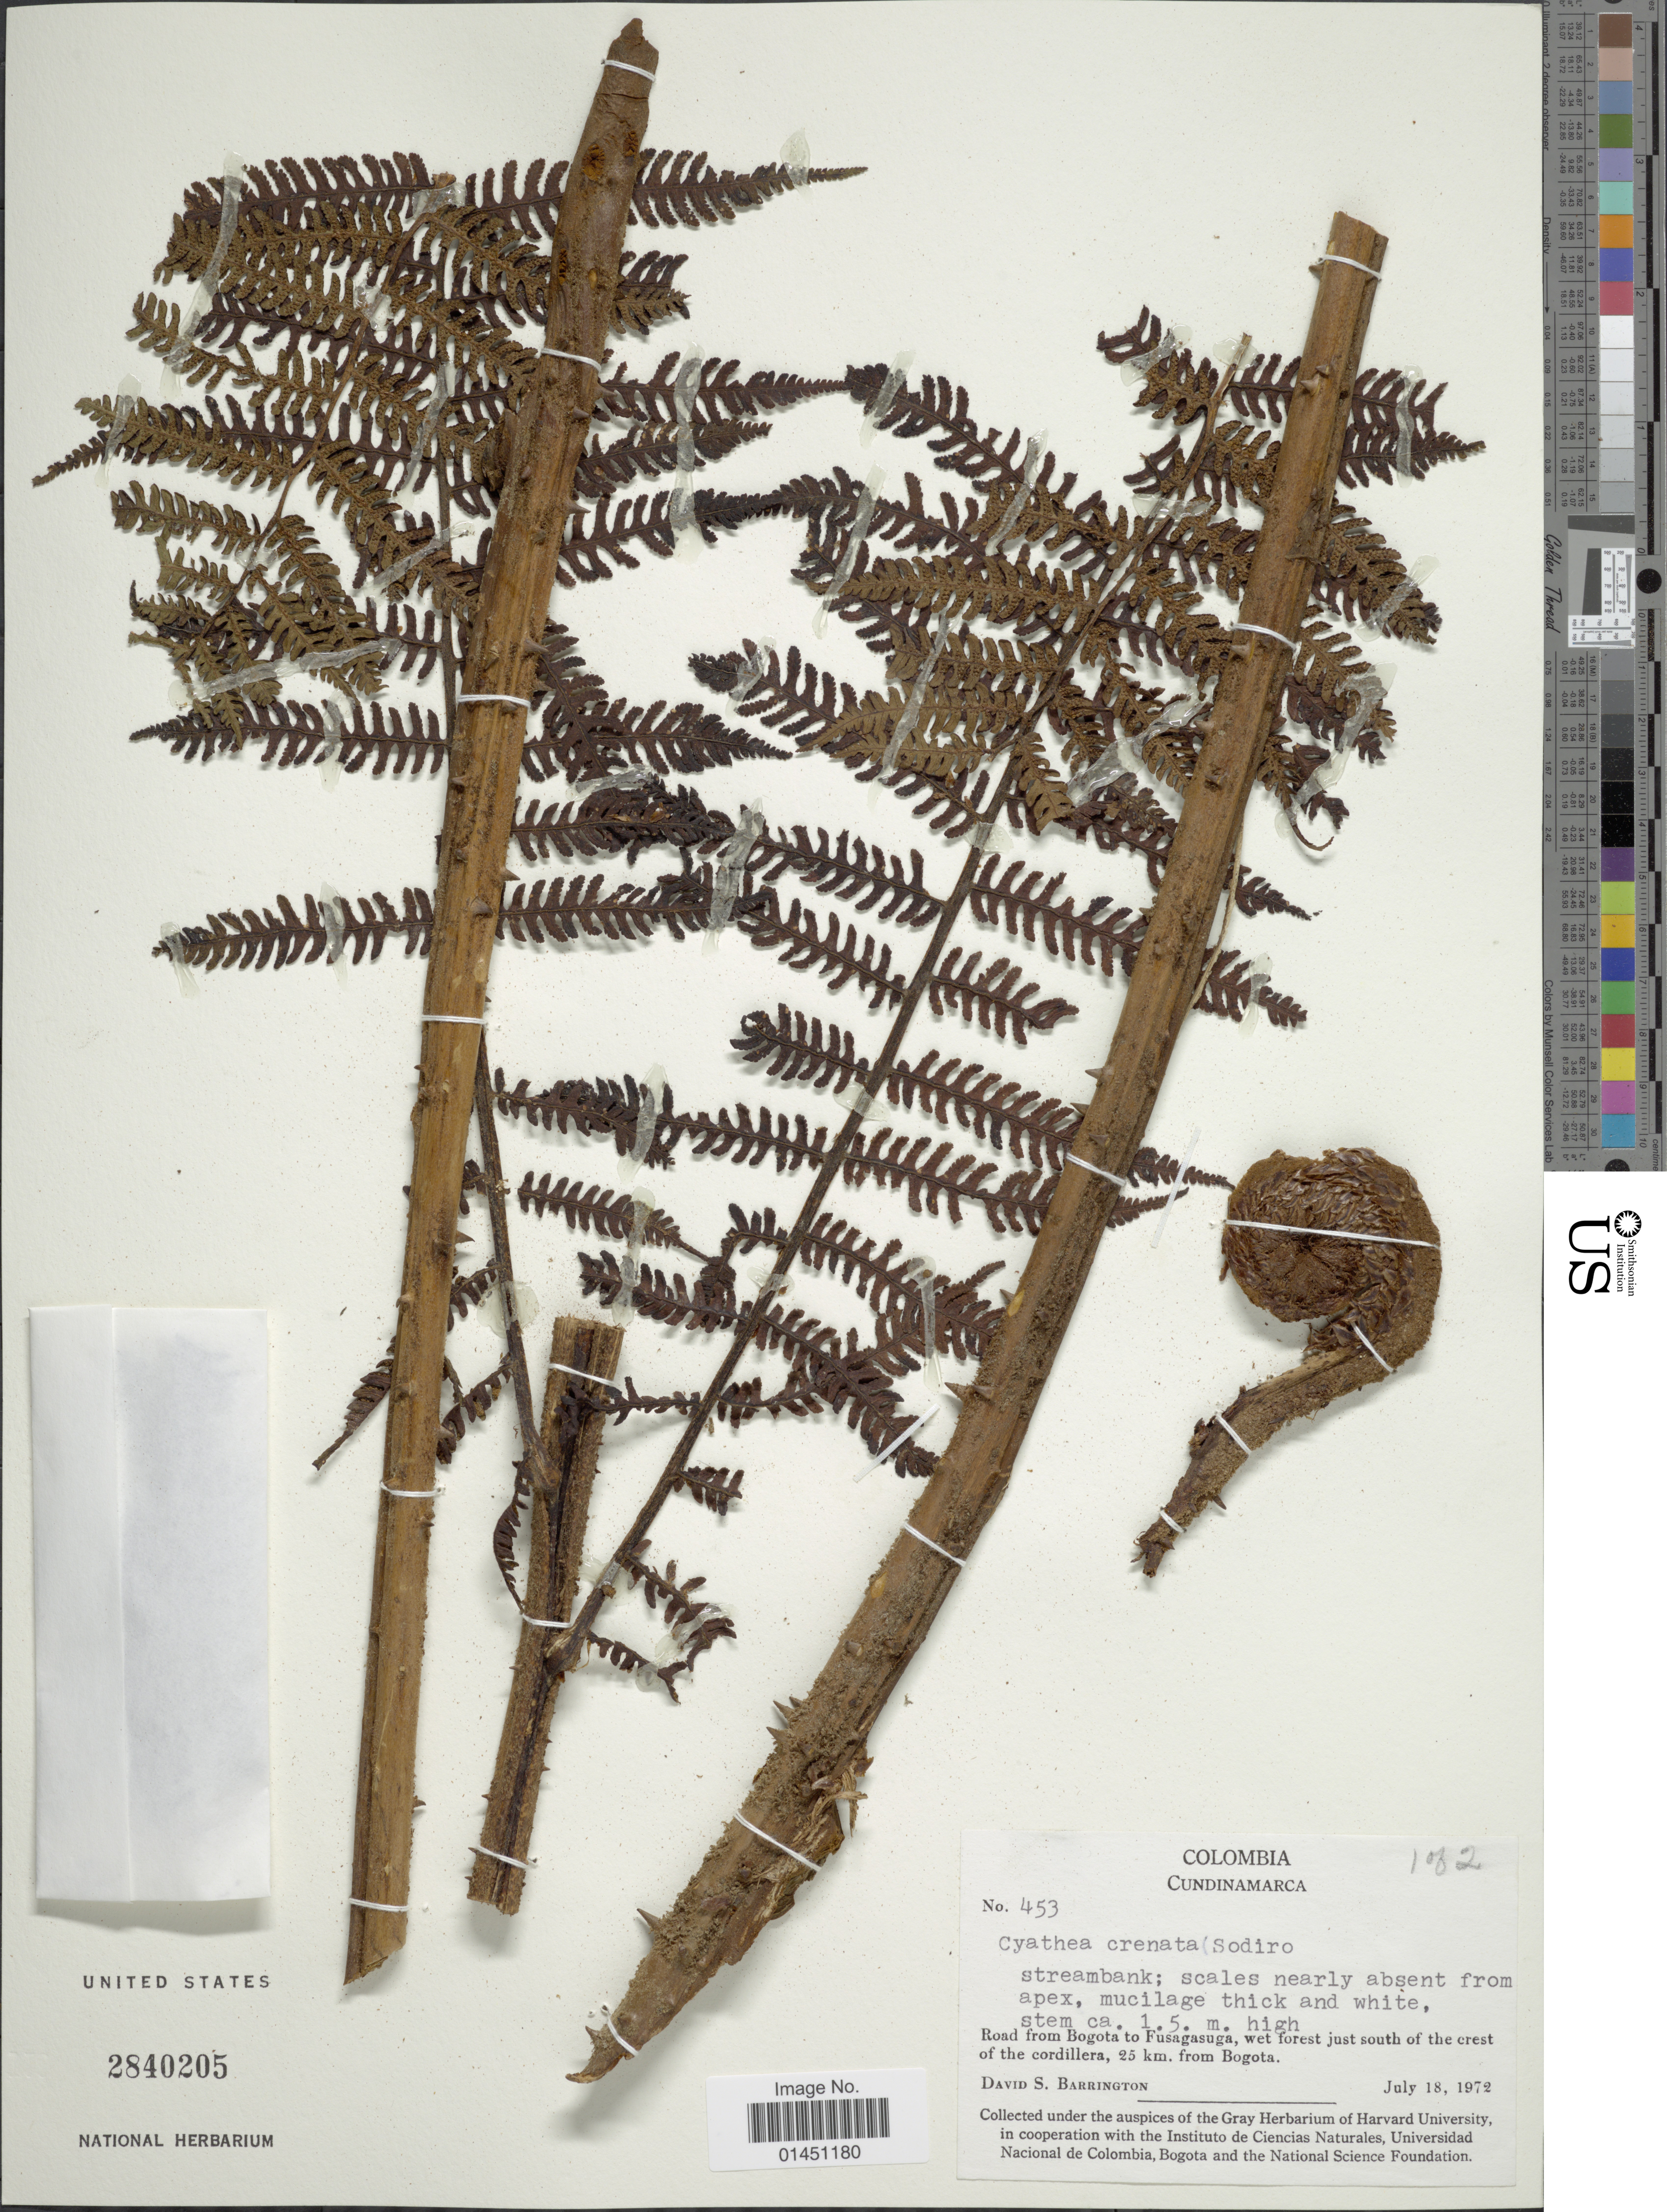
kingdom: Plantae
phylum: Tracheophyta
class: Polypodiopsida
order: Cyatheales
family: Cyatheaceae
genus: Cyathea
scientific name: Cyathea caracasana var. caracasana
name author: (Klotzsch) Domin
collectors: D. S. Barrington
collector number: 453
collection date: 1972-07-18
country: Colombia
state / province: Cundinamarca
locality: Road from Bogotato Fusagasuga, wet forest just south of the crest of the cordillera, 25 km. from Bogota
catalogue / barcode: US 2840205